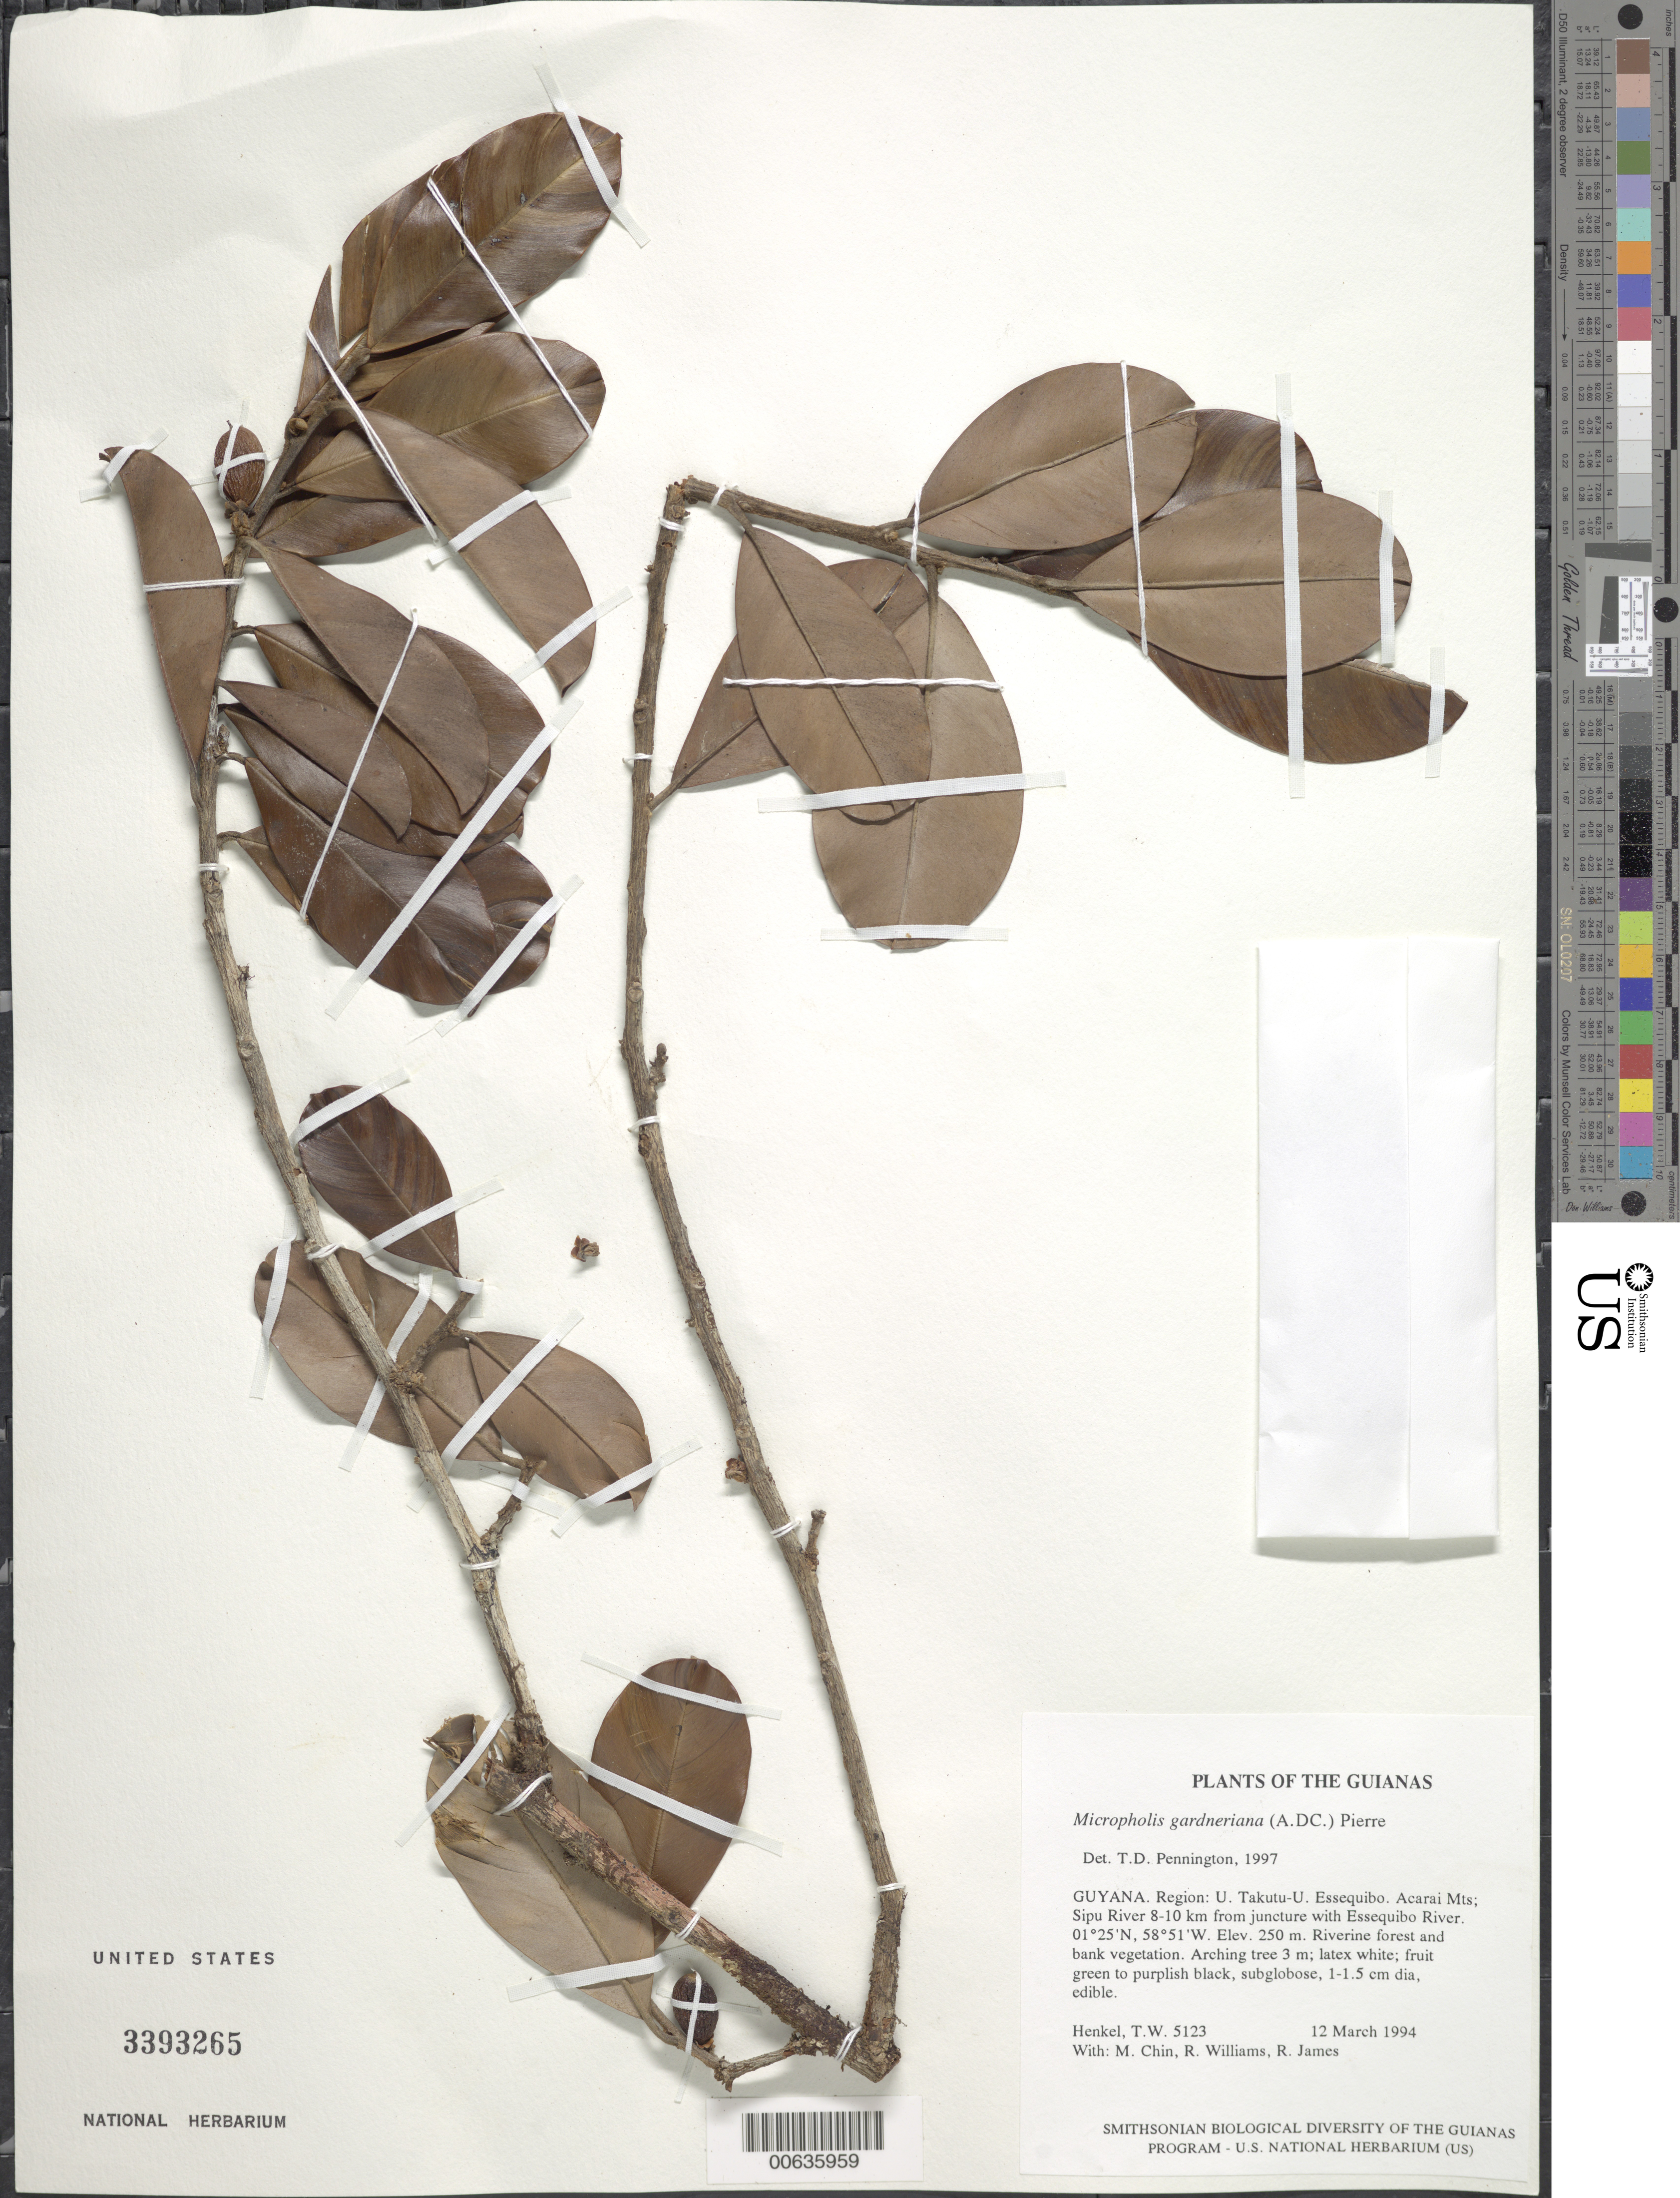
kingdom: Plantae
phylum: Tracheophyta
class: Magnoliopsida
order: Ericales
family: Sapotaceae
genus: Micropholis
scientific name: Micropholis gardneriana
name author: (A. DC.) Pierre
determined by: Pennington, T. D., (K)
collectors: T. Henkel, M. Chin, R. Williams & R. James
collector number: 5123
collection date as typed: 12 March 1994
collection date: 1994-03-12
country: Guyana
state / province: U. Takutu-U. Essequibo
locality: Acarai Mts; Sipu River 8-10 km from juncture with Essequibo River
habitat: Riverine forest and bank vegetation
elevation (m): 250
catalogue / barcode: US 3393265